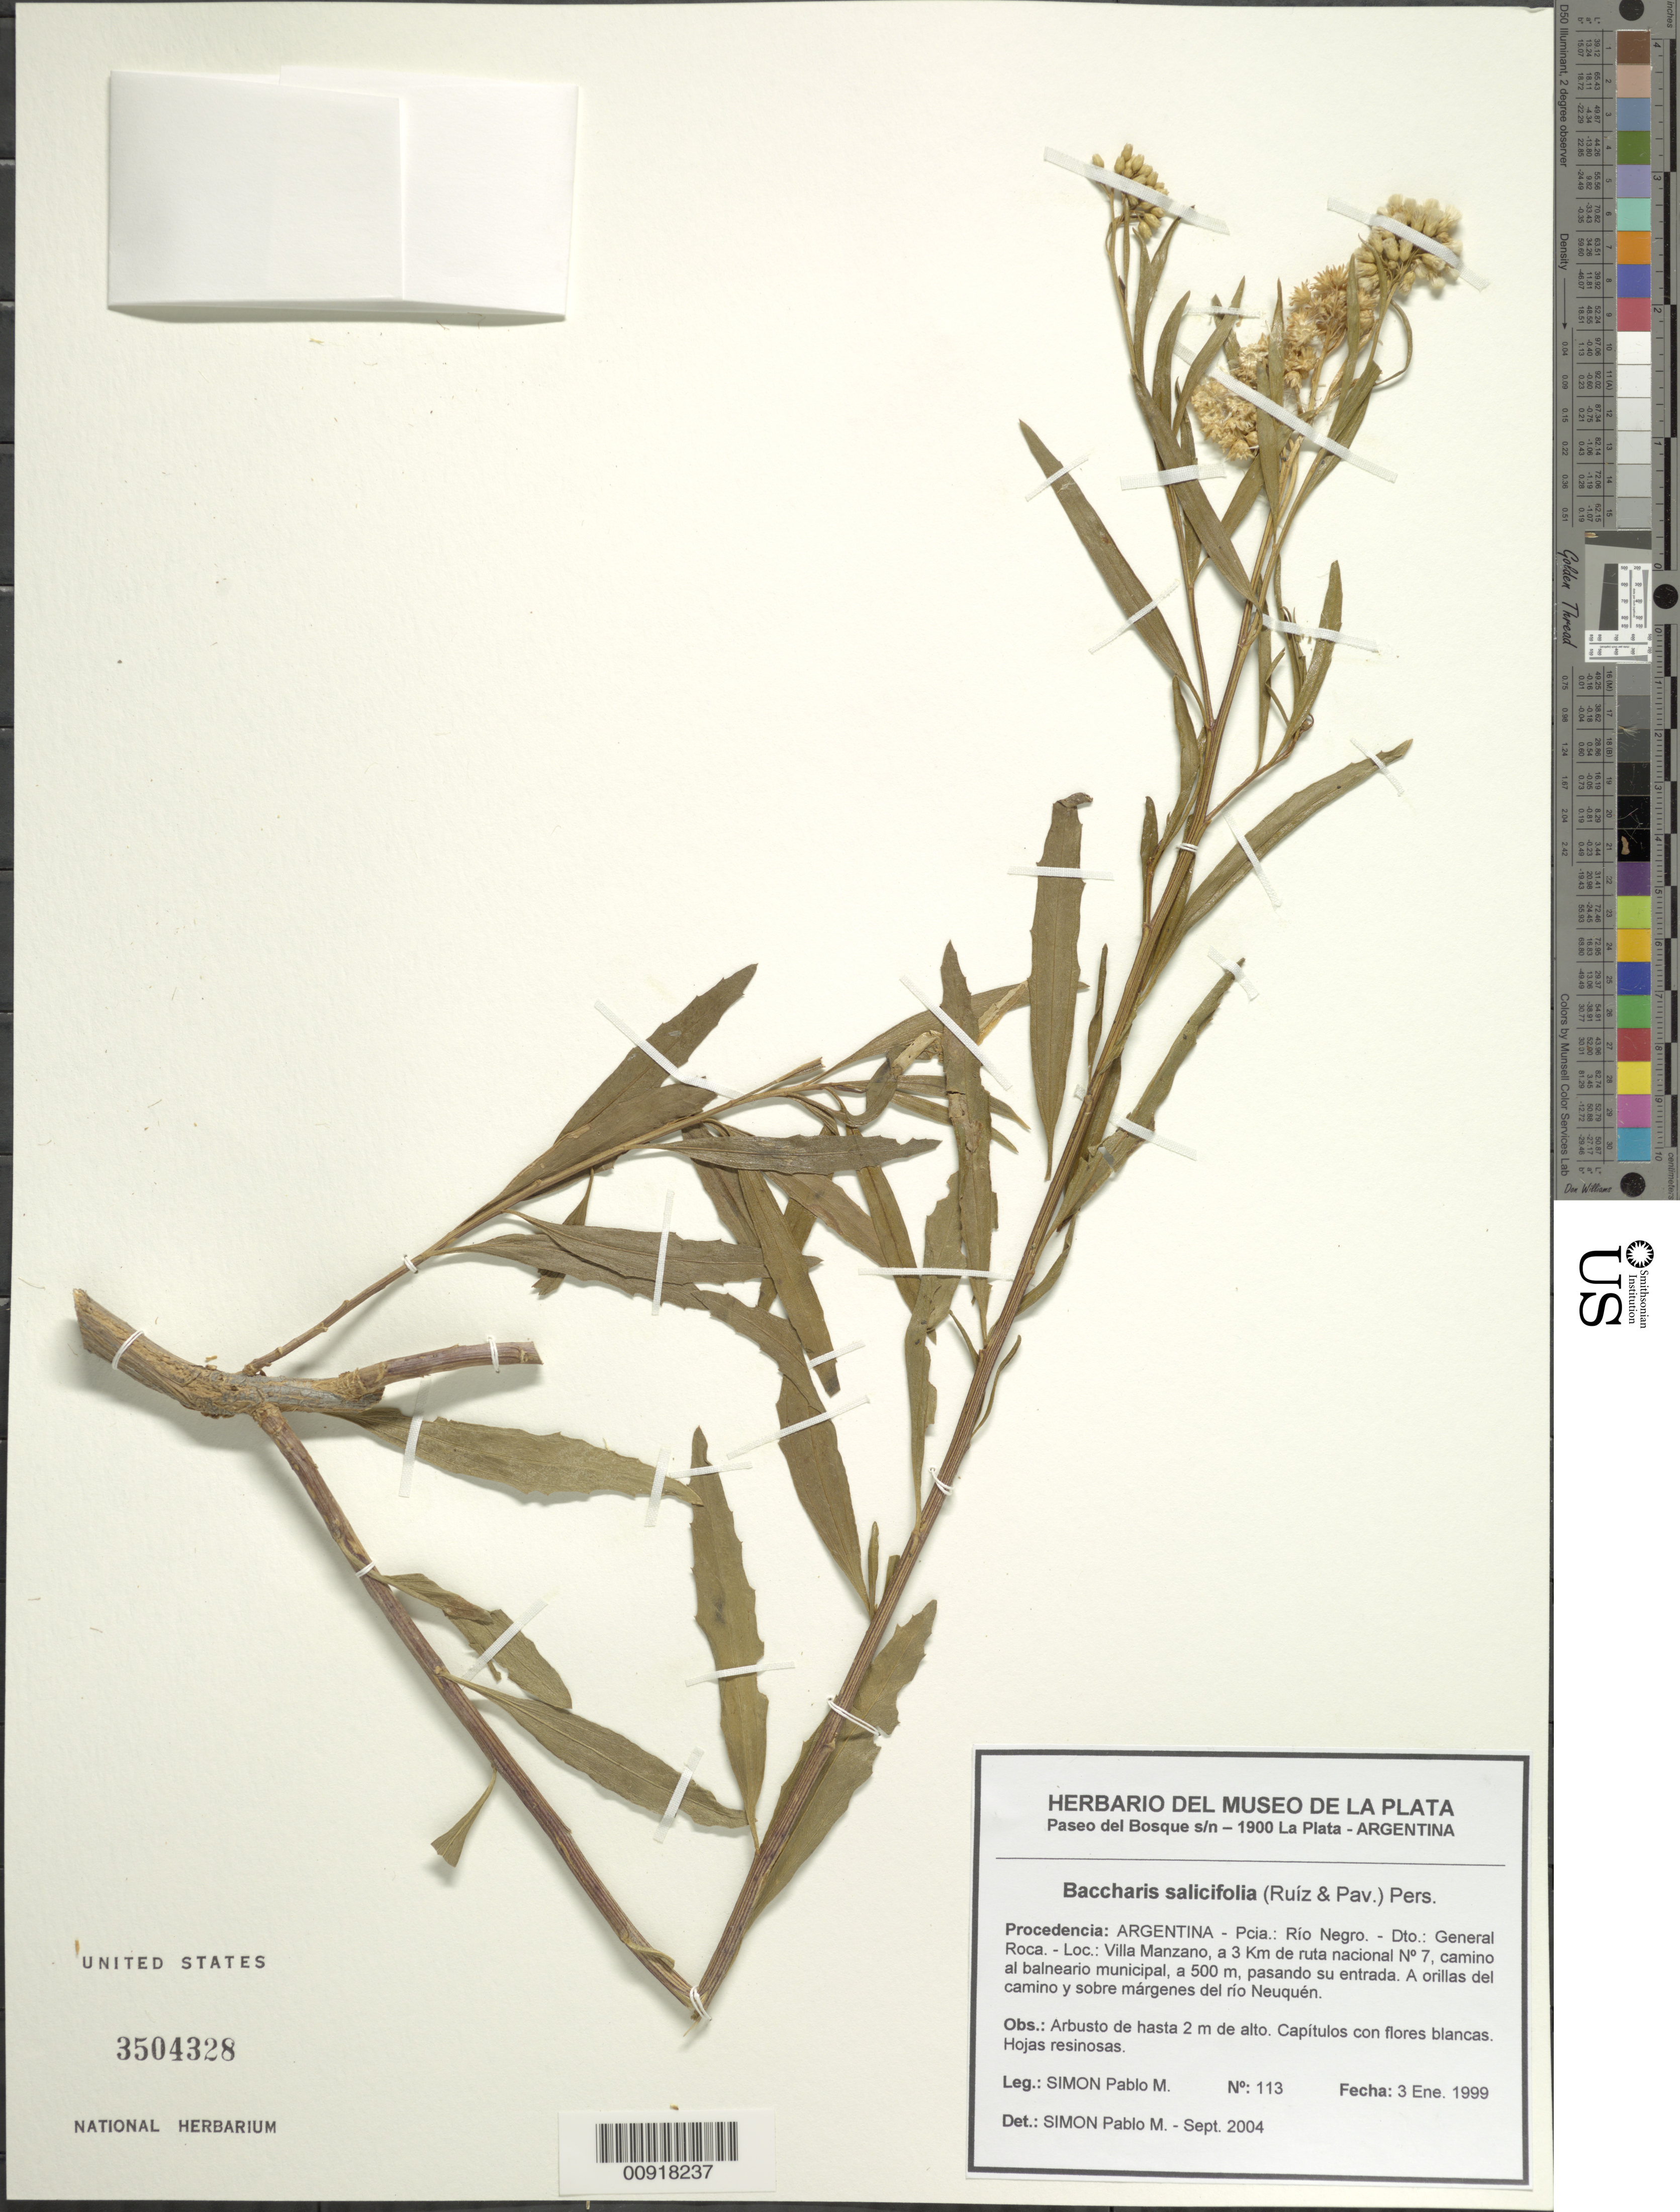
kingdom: Plantae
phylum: Tracheophyta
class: Magnoliopsida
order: Asterales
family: Asteraceae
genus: Baccharis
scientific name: Baccharis salicifolia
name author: (Ruiz & Pav.) Pers.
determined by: Simón, P. M.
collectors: P. M. Simón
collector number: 113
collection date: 1999-01-03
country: Argentina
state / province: Río Negro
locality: Dto. General Roca, Villa Manzano, 3 km de Ruta Nacional No. 7, camino al balneario municipal, a 500 m, pasando su entrada; Río Neuquén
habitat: Orillas del camino y sobre márgenes del río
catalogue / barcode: US 3504328